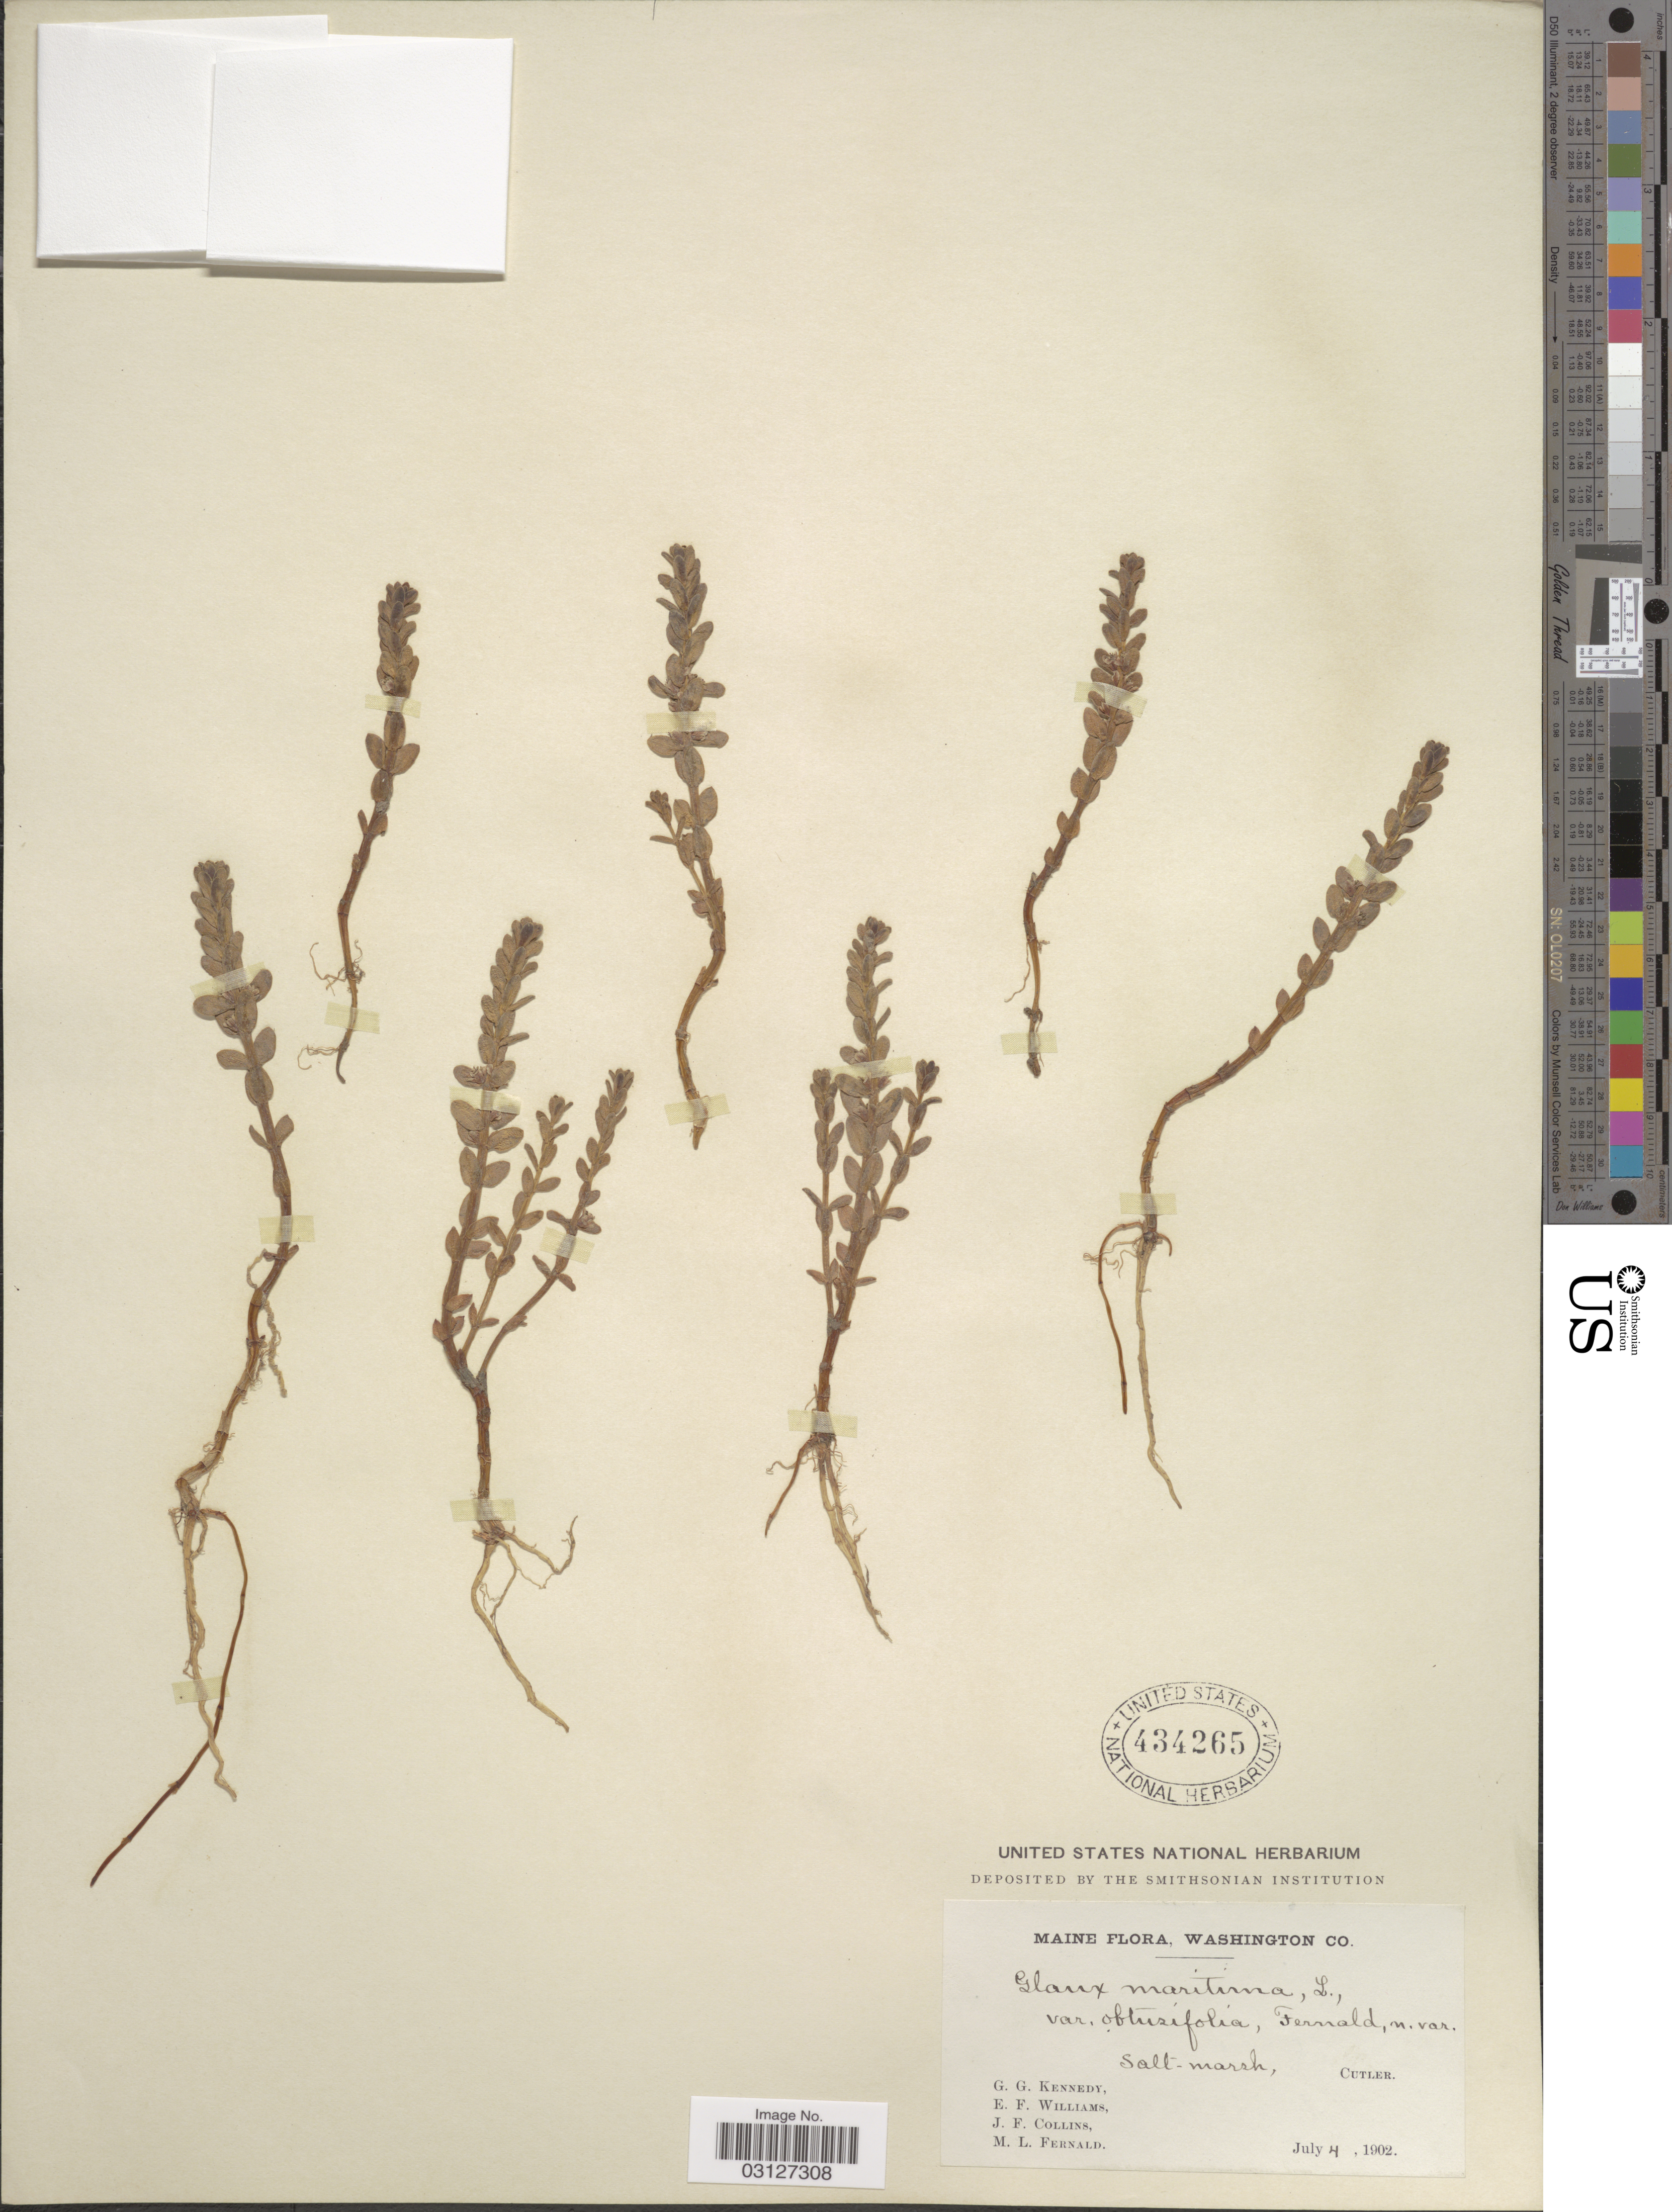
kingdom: Plantae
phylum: Tracheophyta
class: Magnoliopsida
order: Ericales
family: Primulaceae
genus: Glaux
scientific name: Glaux maritima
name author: L.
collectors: G. Kennedy, E. Williams, J. Collins & M. L. Fernald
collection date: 1902-07-04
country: United States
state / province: Maine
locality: Washington Co., Salt-marsh, Cutler.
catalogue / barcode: US 434265